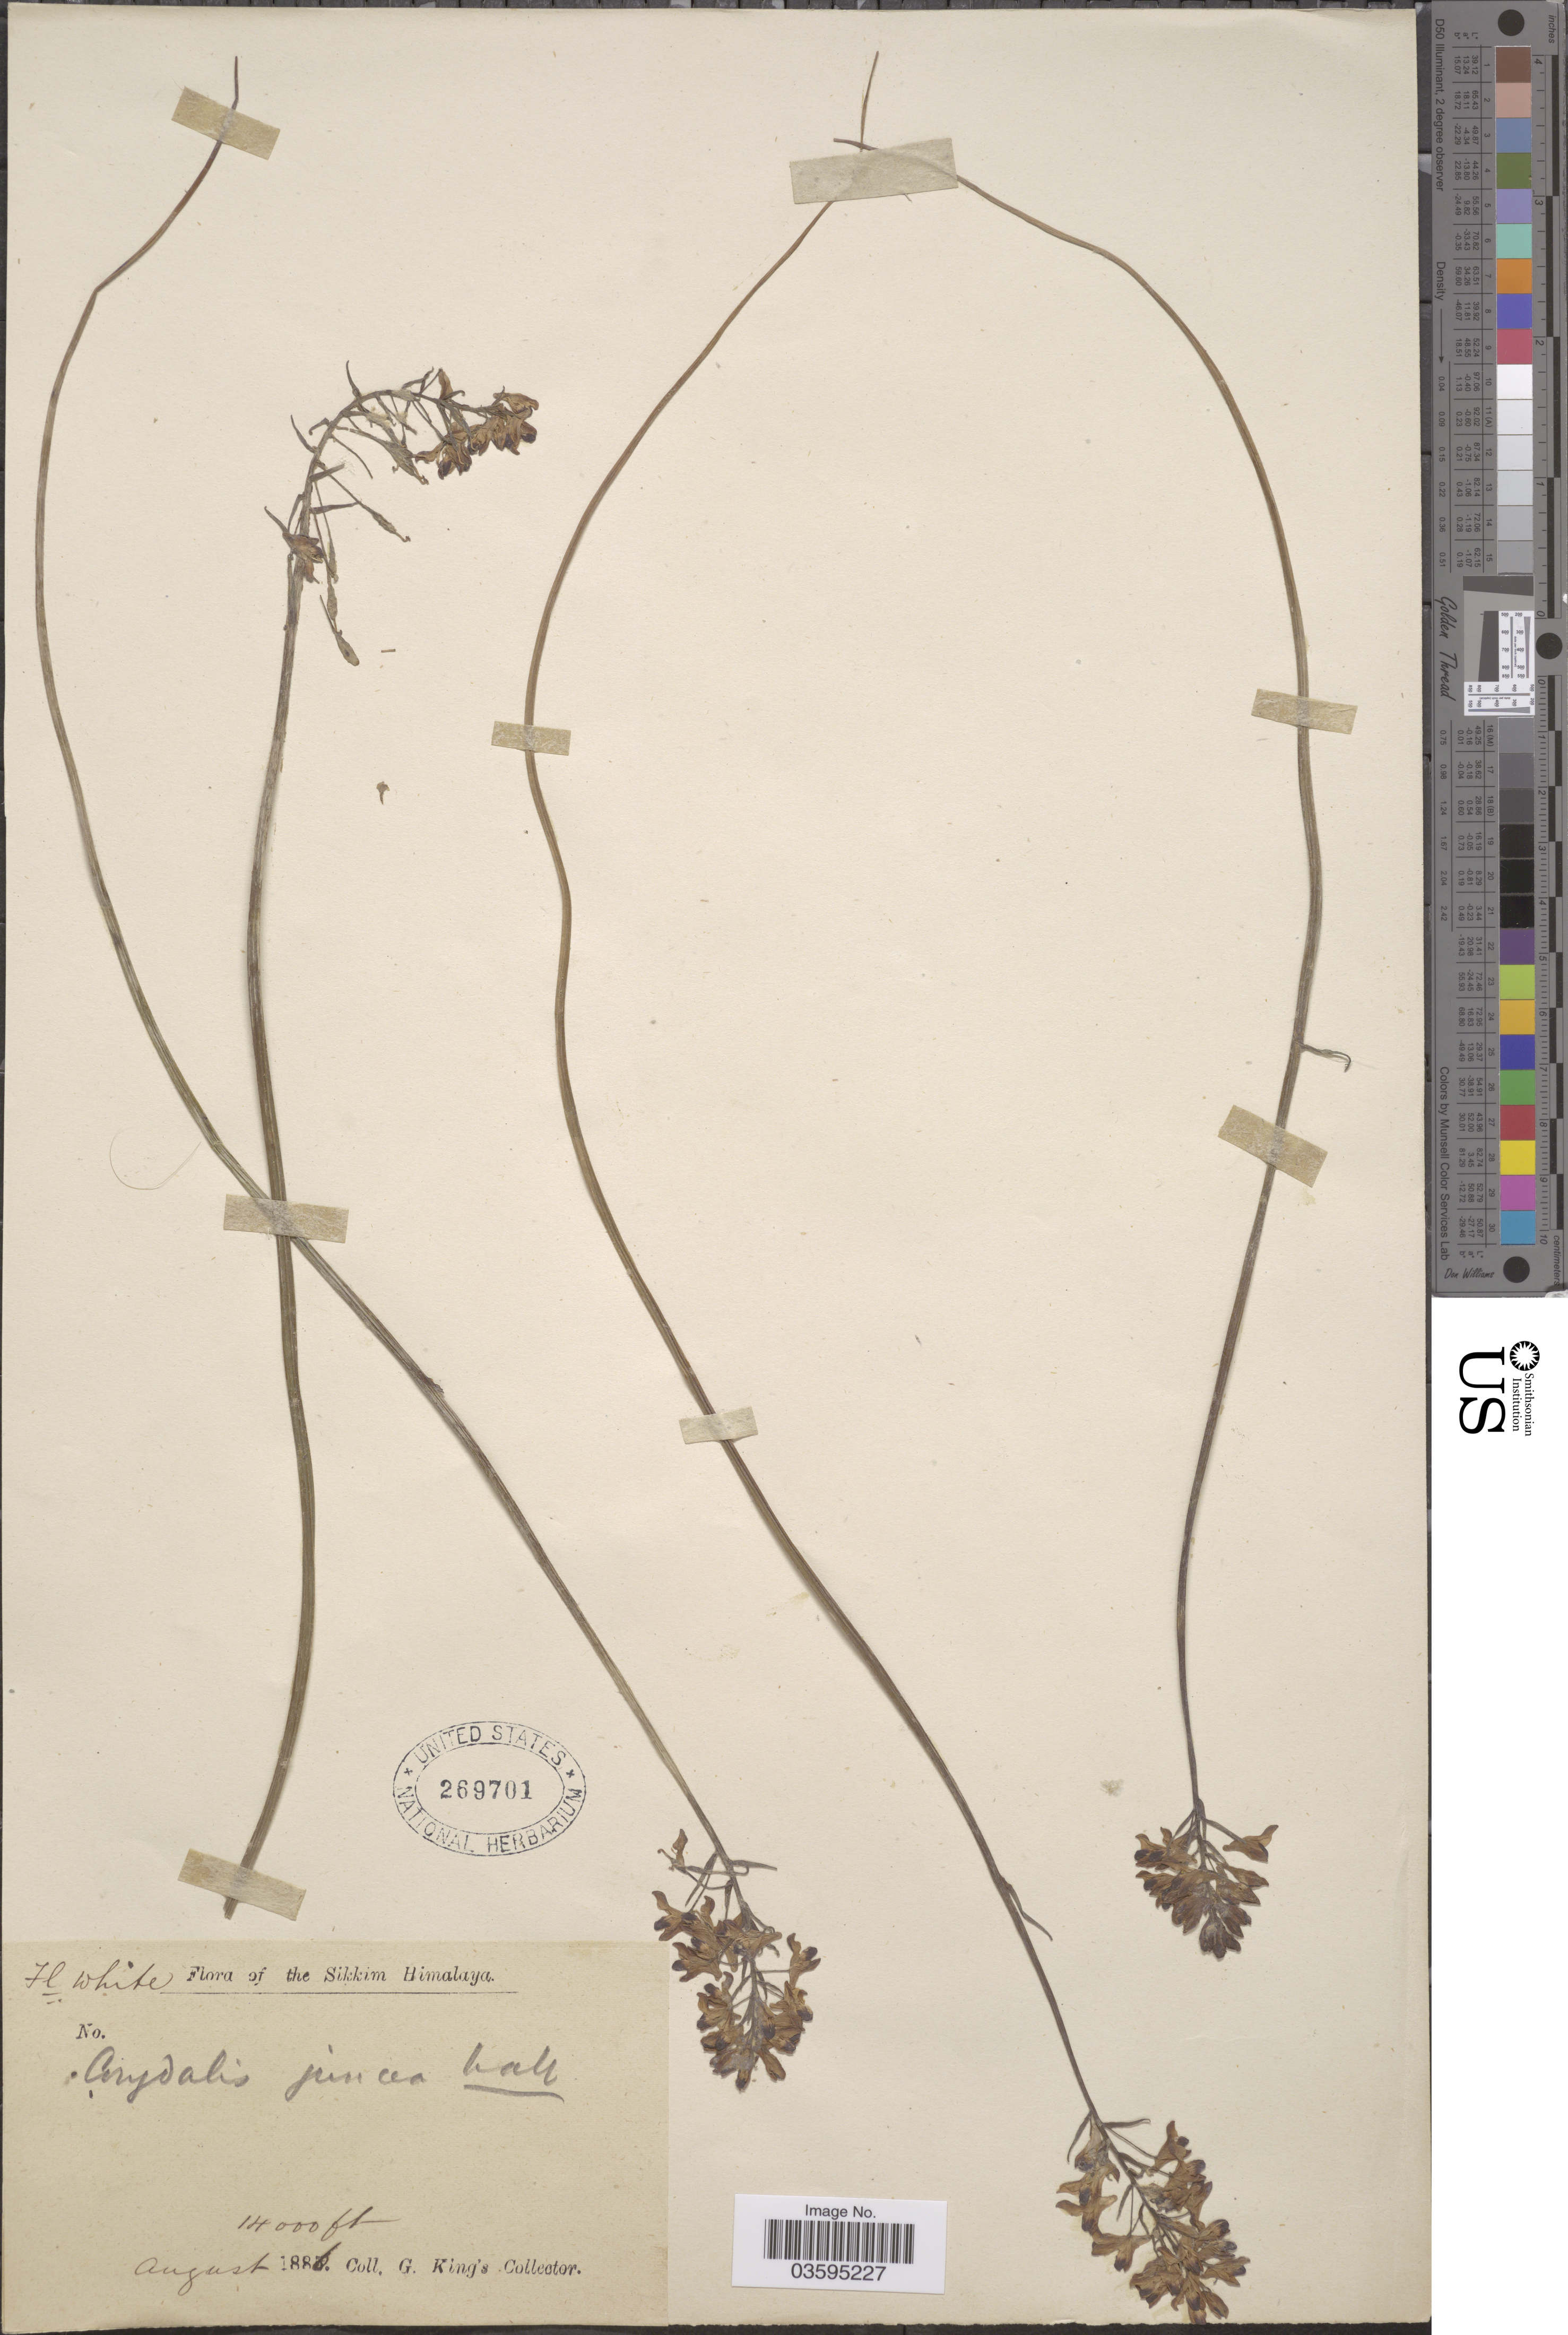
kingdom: Plantae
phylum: Tracheophyta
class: Magnoliopsida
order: Ranunculales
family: Papaveraceae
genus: Corydalis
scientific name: Corydalis juncea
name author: Wall.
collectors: Dr. King's collector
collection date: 1886-08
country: India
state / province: Sikkim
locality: Sikkim Himalaya.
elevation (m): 4267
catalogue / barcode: US 269701